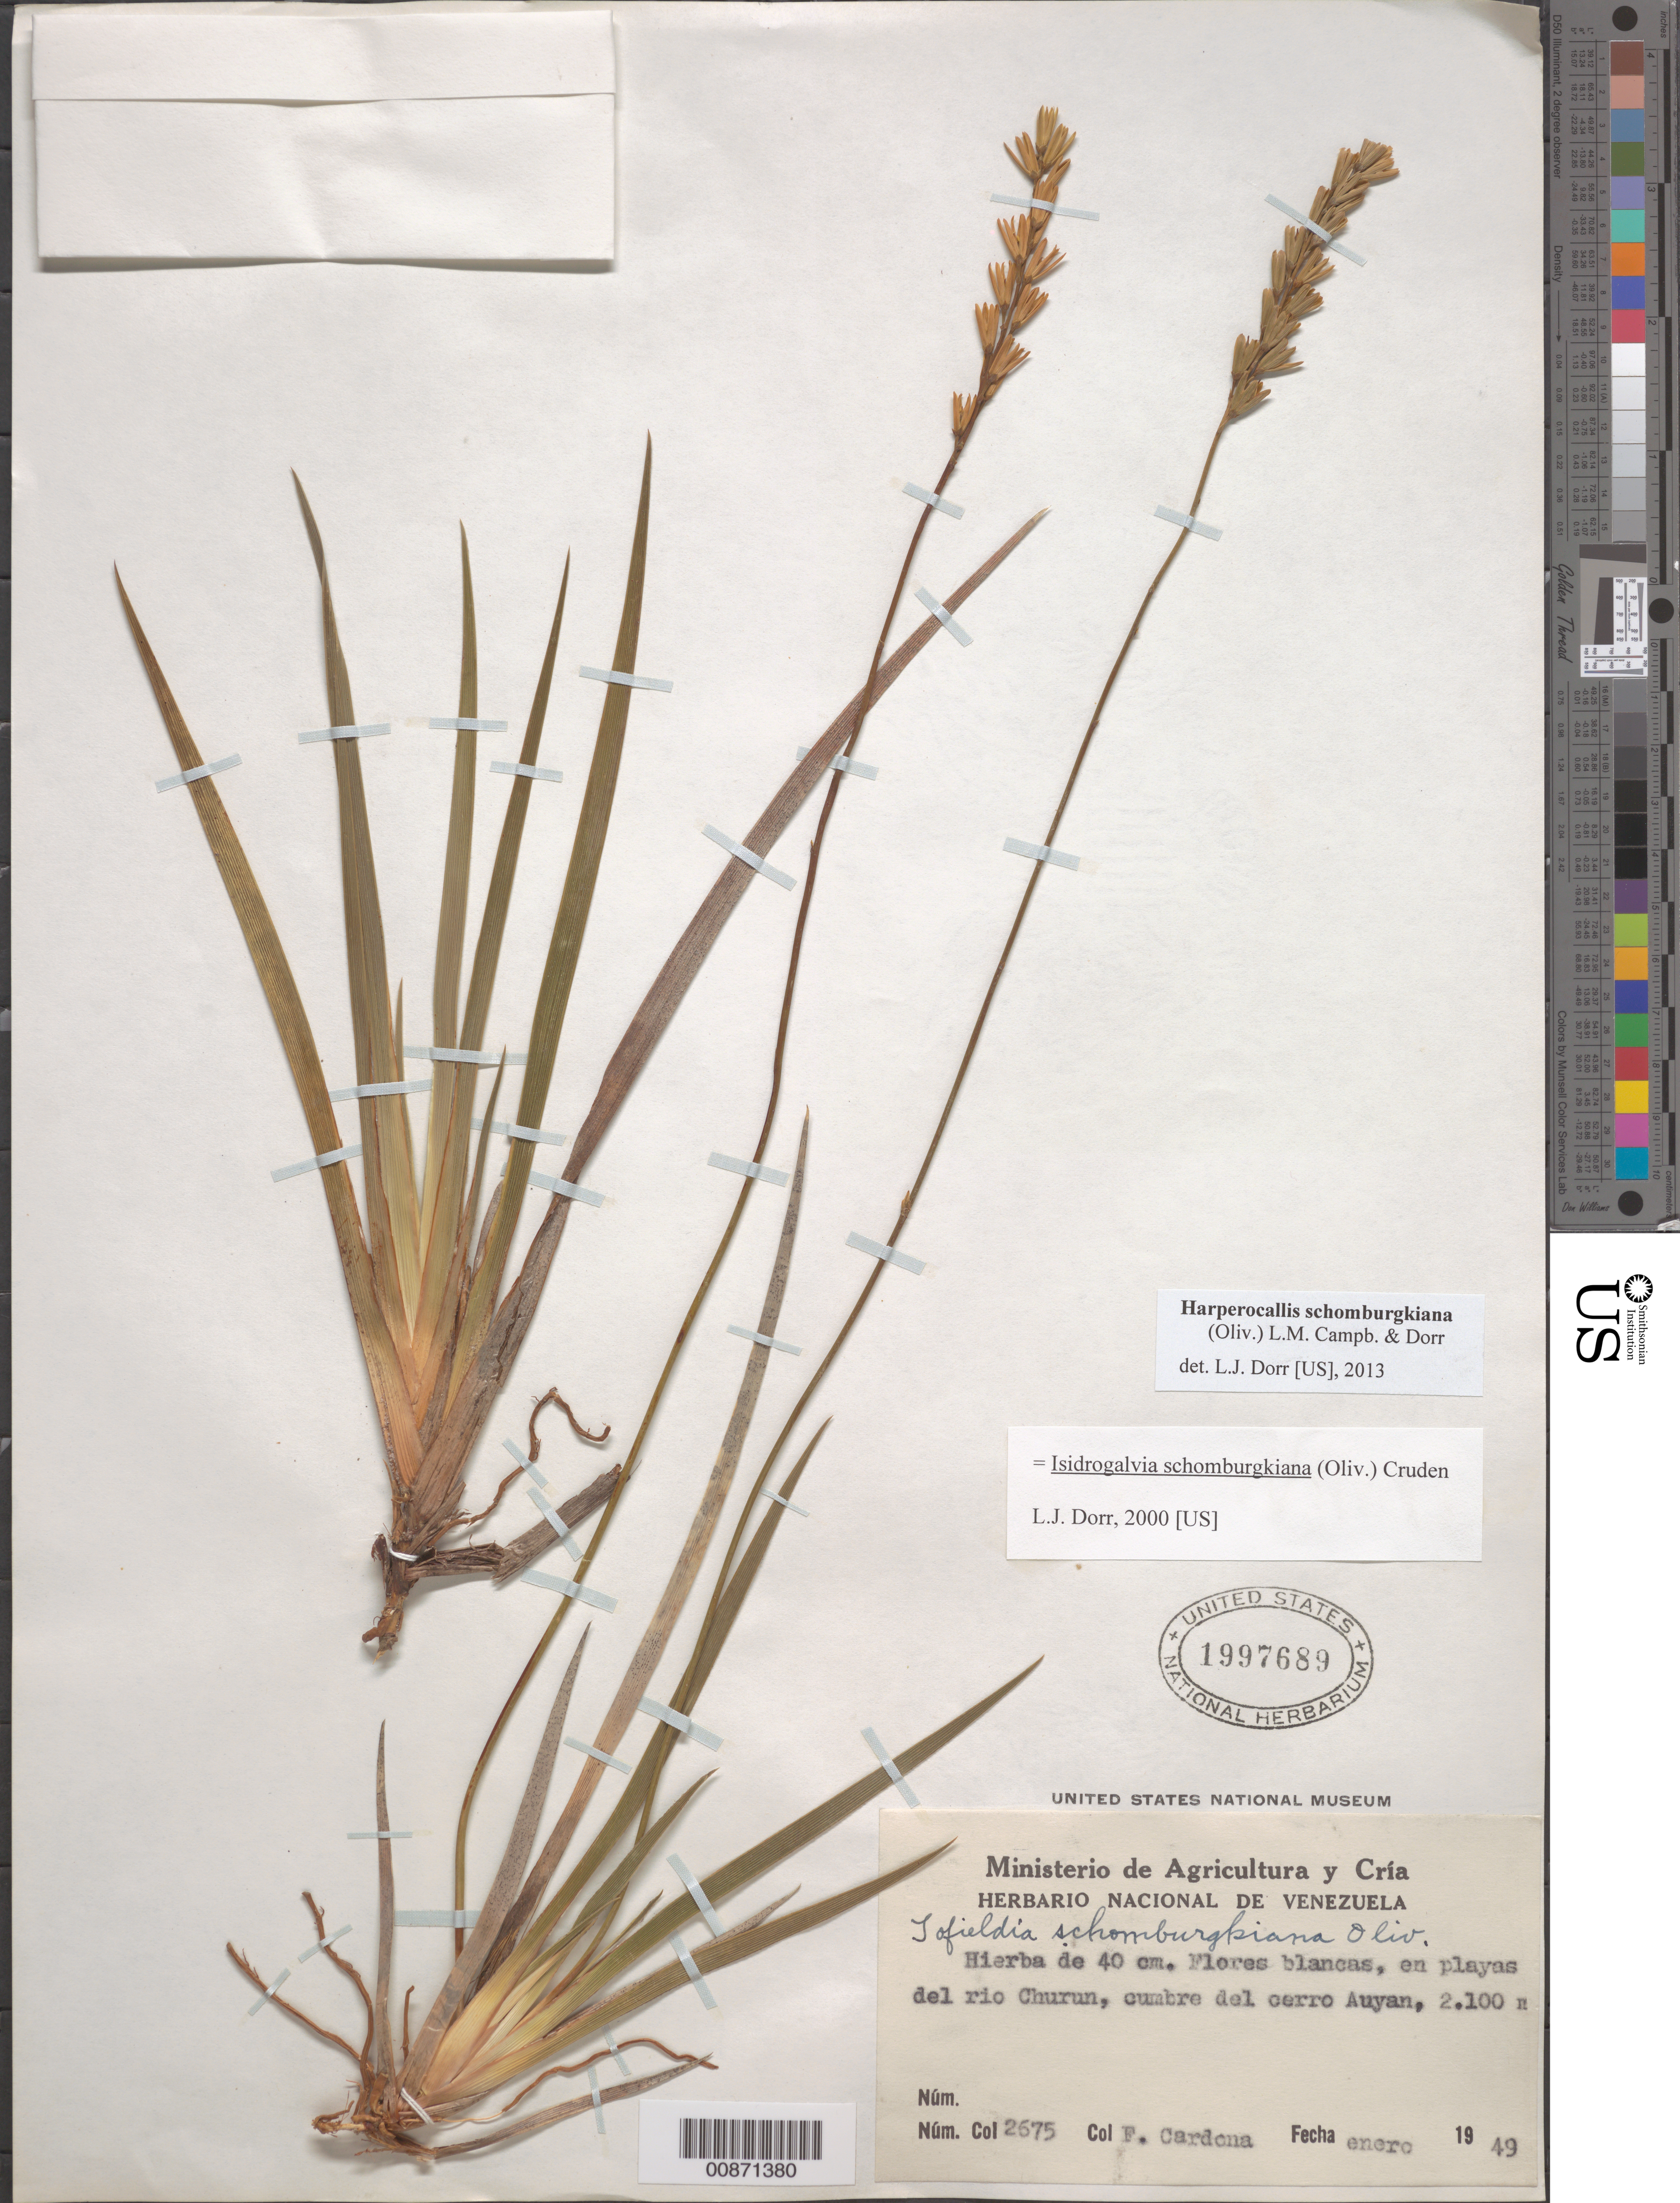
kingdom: Plantae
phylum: Tracheophyta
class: Liliopsida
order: Alismatales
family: Tofieldiaceae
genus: Harperocallis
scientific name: Harperocallis schomburgkiana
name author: (Oliv.) L.M. Campb. & Dorr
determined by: Dorr, L. J., (BOT), Smithsonian Institution - National Museum of Natural History (UNITED STATES)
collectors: F. Cardona Puig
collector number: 2675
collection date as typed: Jan-49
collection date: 1949-01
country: Venezuela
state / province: Bolívar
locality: Cerro Auyan, Río Churun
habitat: Playas del rio, cumbre del cerro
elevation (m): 2100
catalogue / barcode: US 1997689